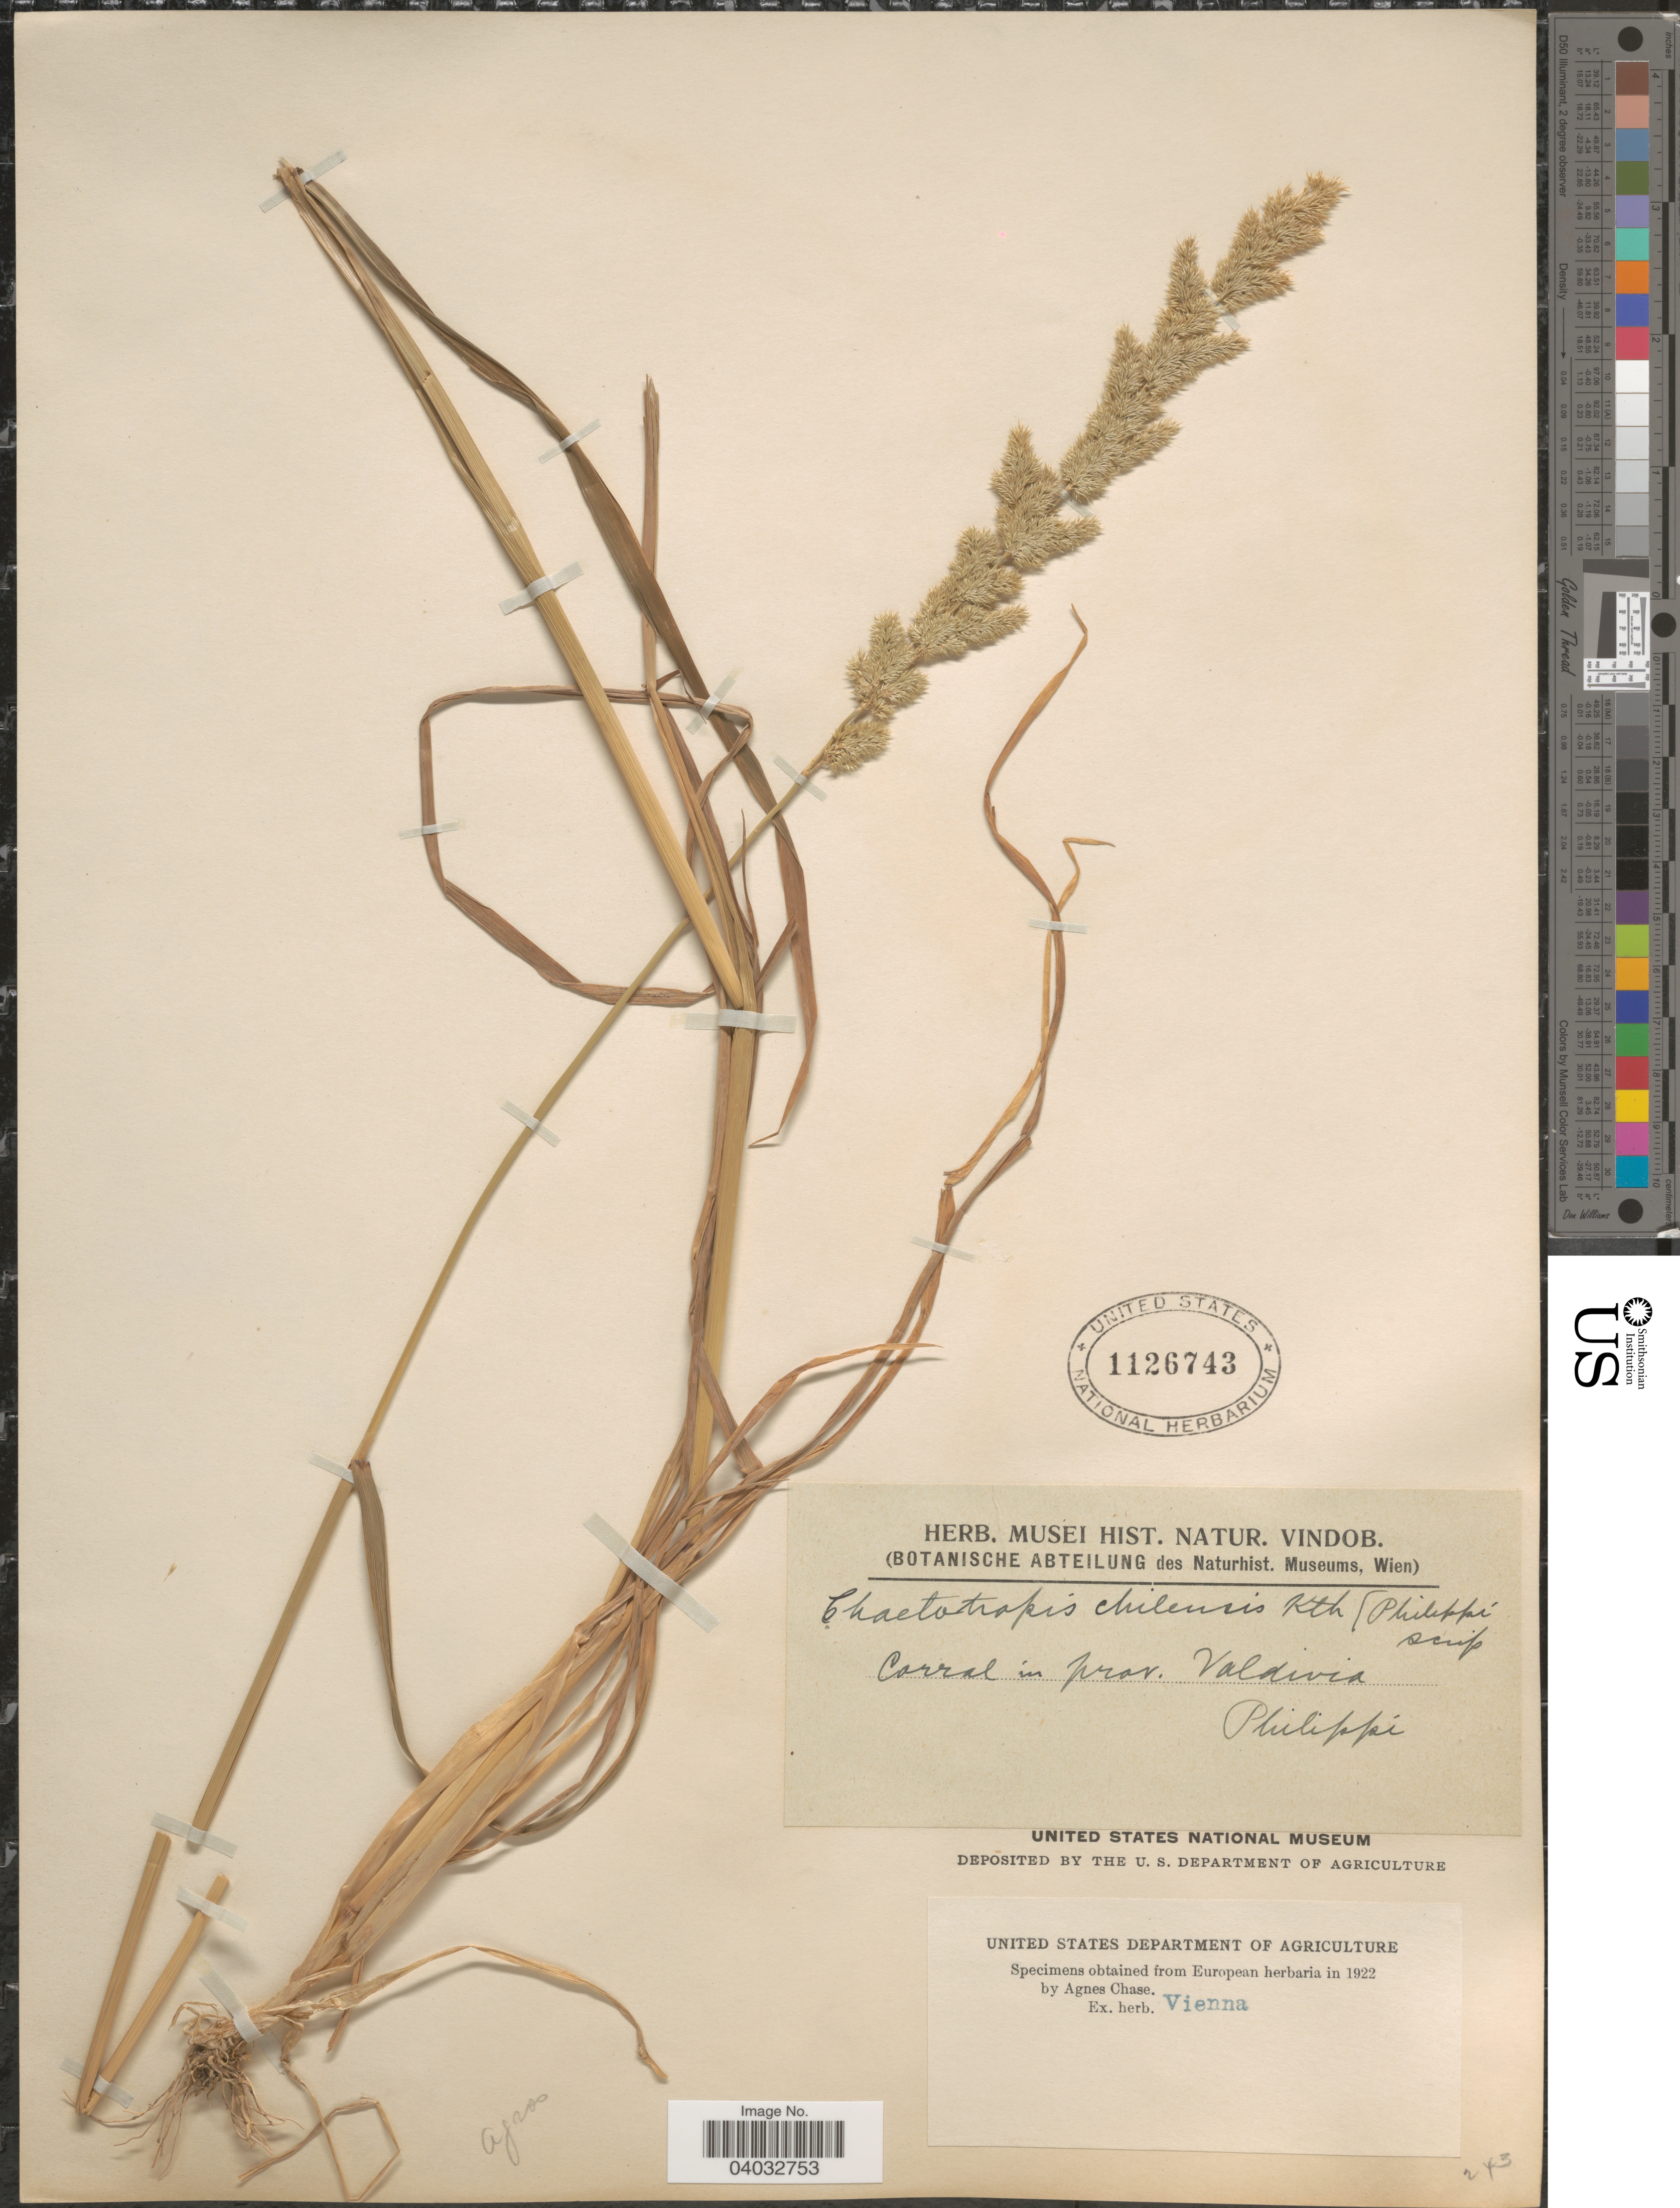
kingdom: Plantae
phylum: Tracheophyta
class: Liliopsida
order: Poales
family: Poaceae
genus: Chaetotropis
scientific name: Chaetotropis chiliensis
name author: Kunth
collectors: ex herb. Philippi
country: Chile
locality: Corral in prov. Valdivia.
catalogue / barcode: US 1126743